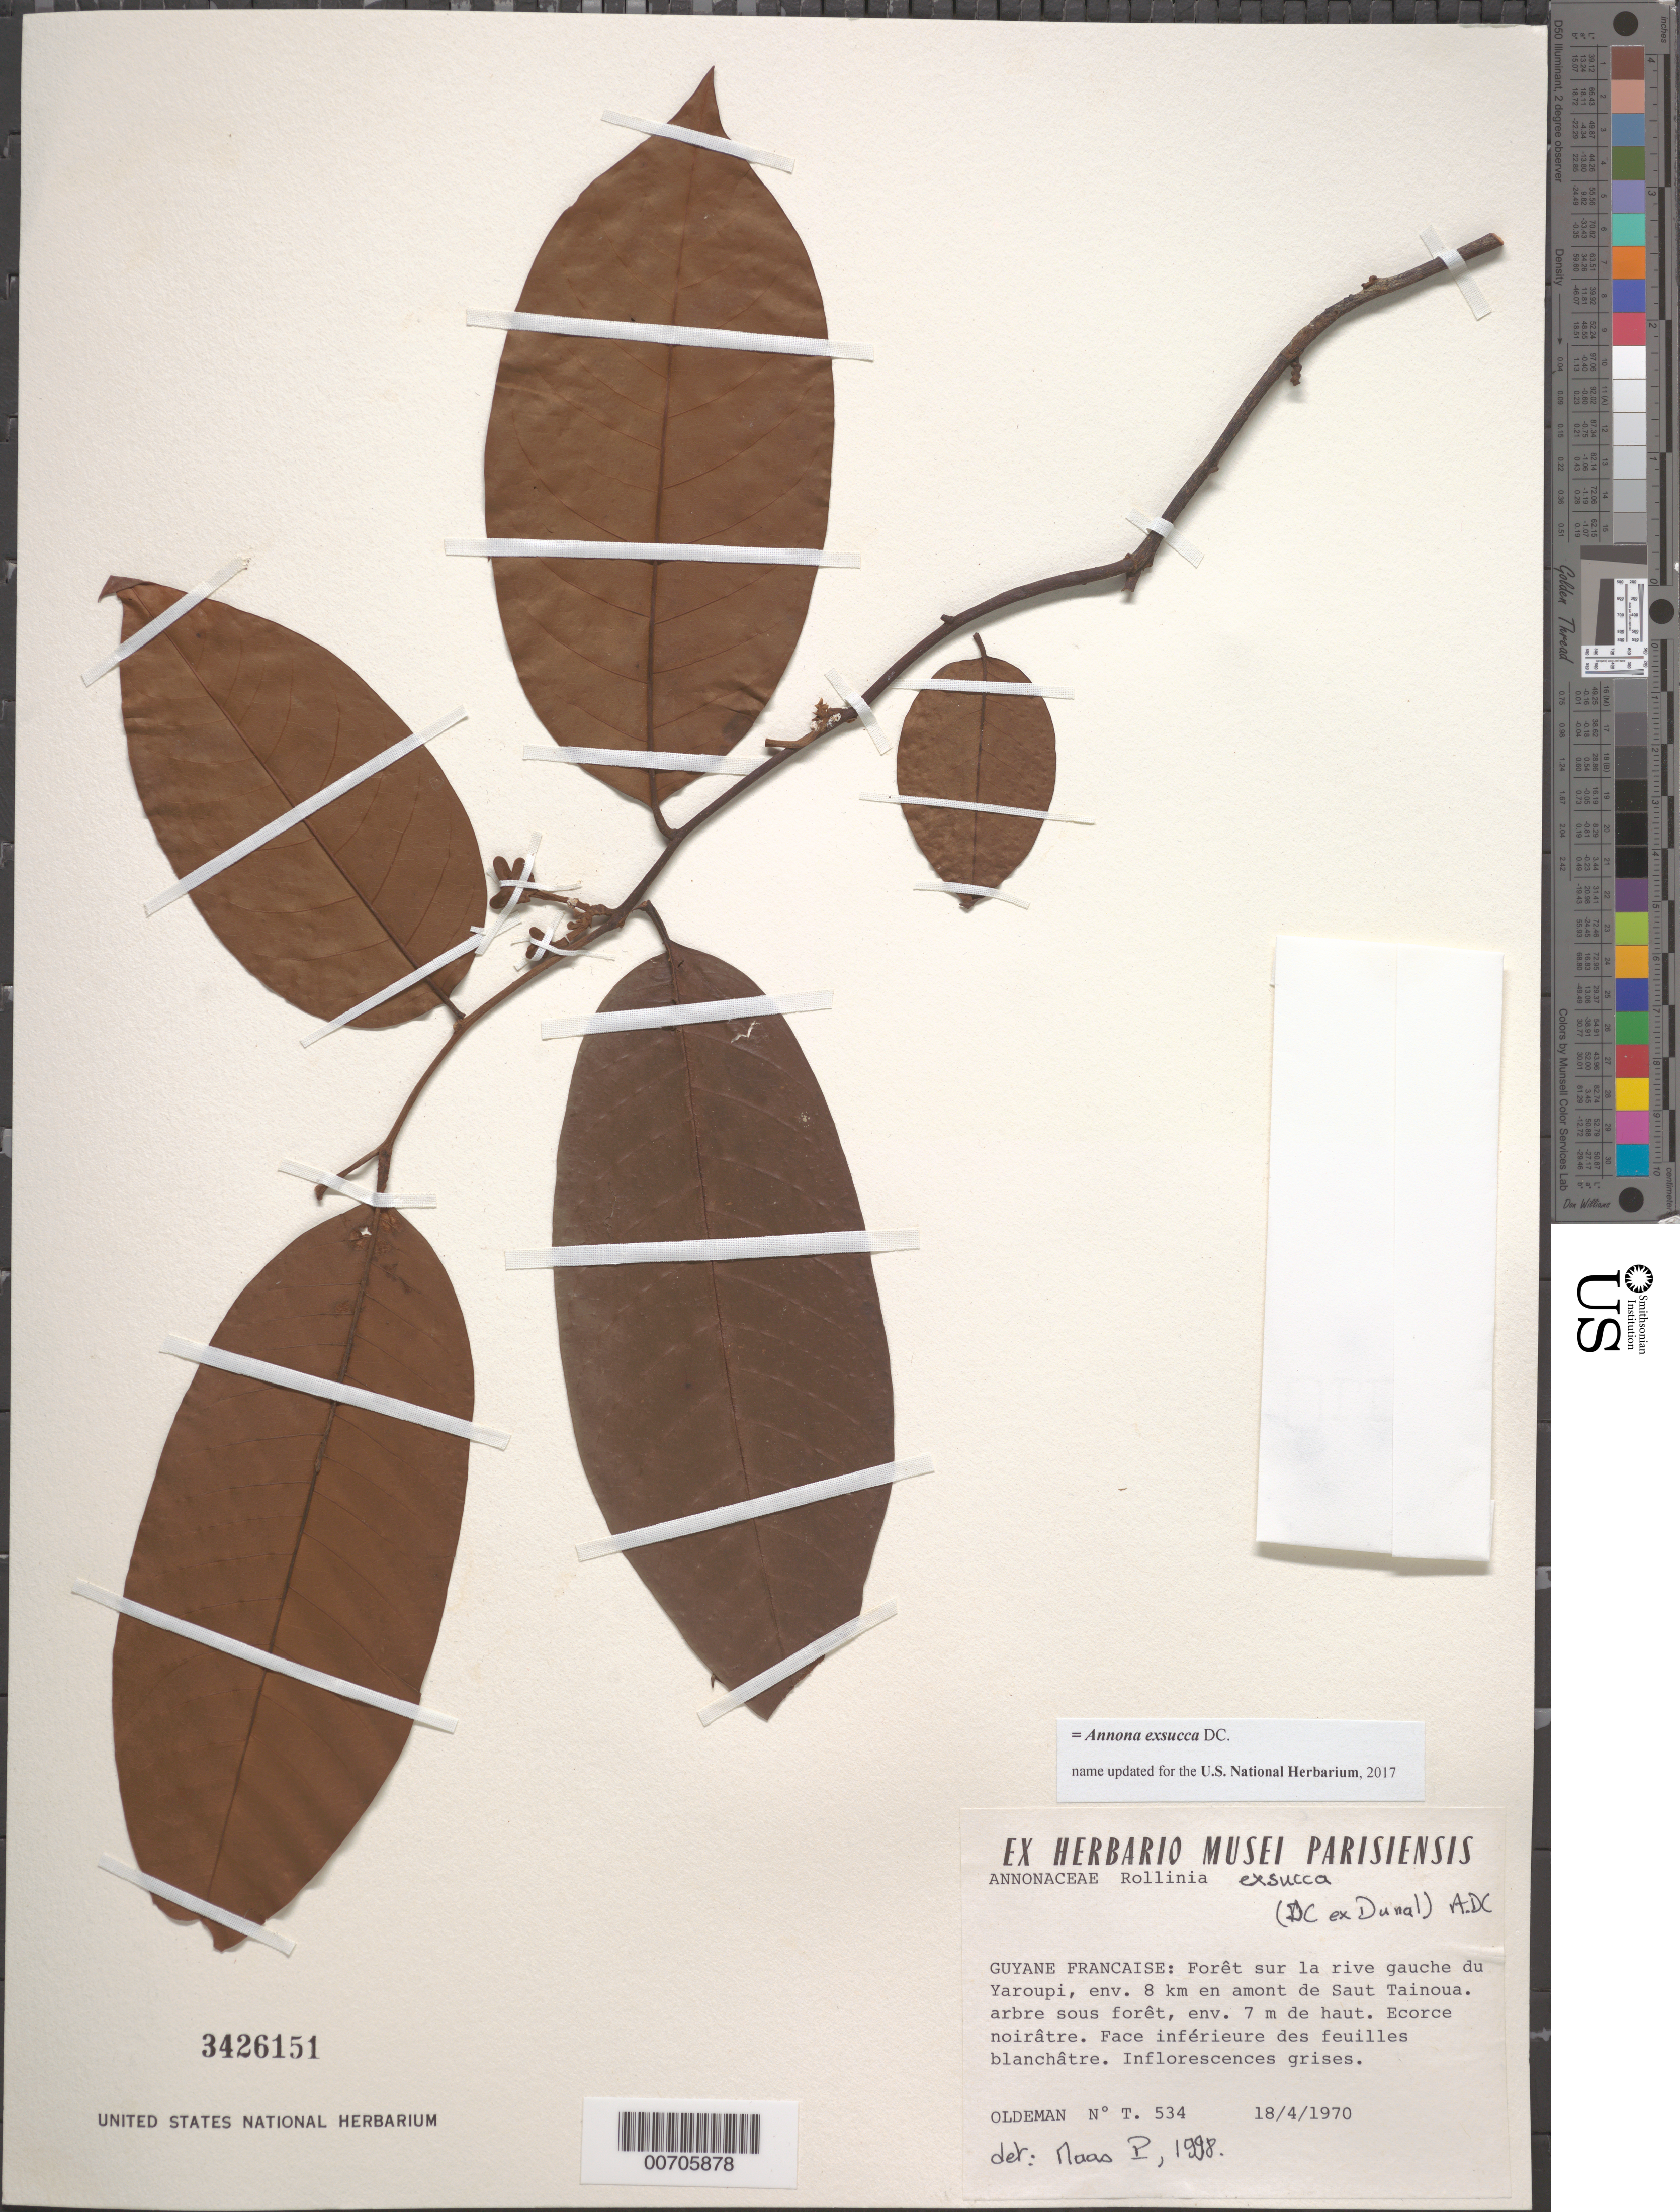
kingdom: Plantae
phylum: Tracheophyta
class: Magnoliopsida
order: Magnoliales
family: Annonaceae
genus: Annona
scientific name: Annona exsucca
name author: DC. ex Dunal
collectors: R. Oldeman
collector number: T 534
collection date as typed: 18-Apr-70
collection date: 1970-04-18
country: French Guiana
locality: Yaroupi, env. 8 km en amont du saut Tainoua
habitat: Forest along riverbank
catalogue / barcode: US 3426151